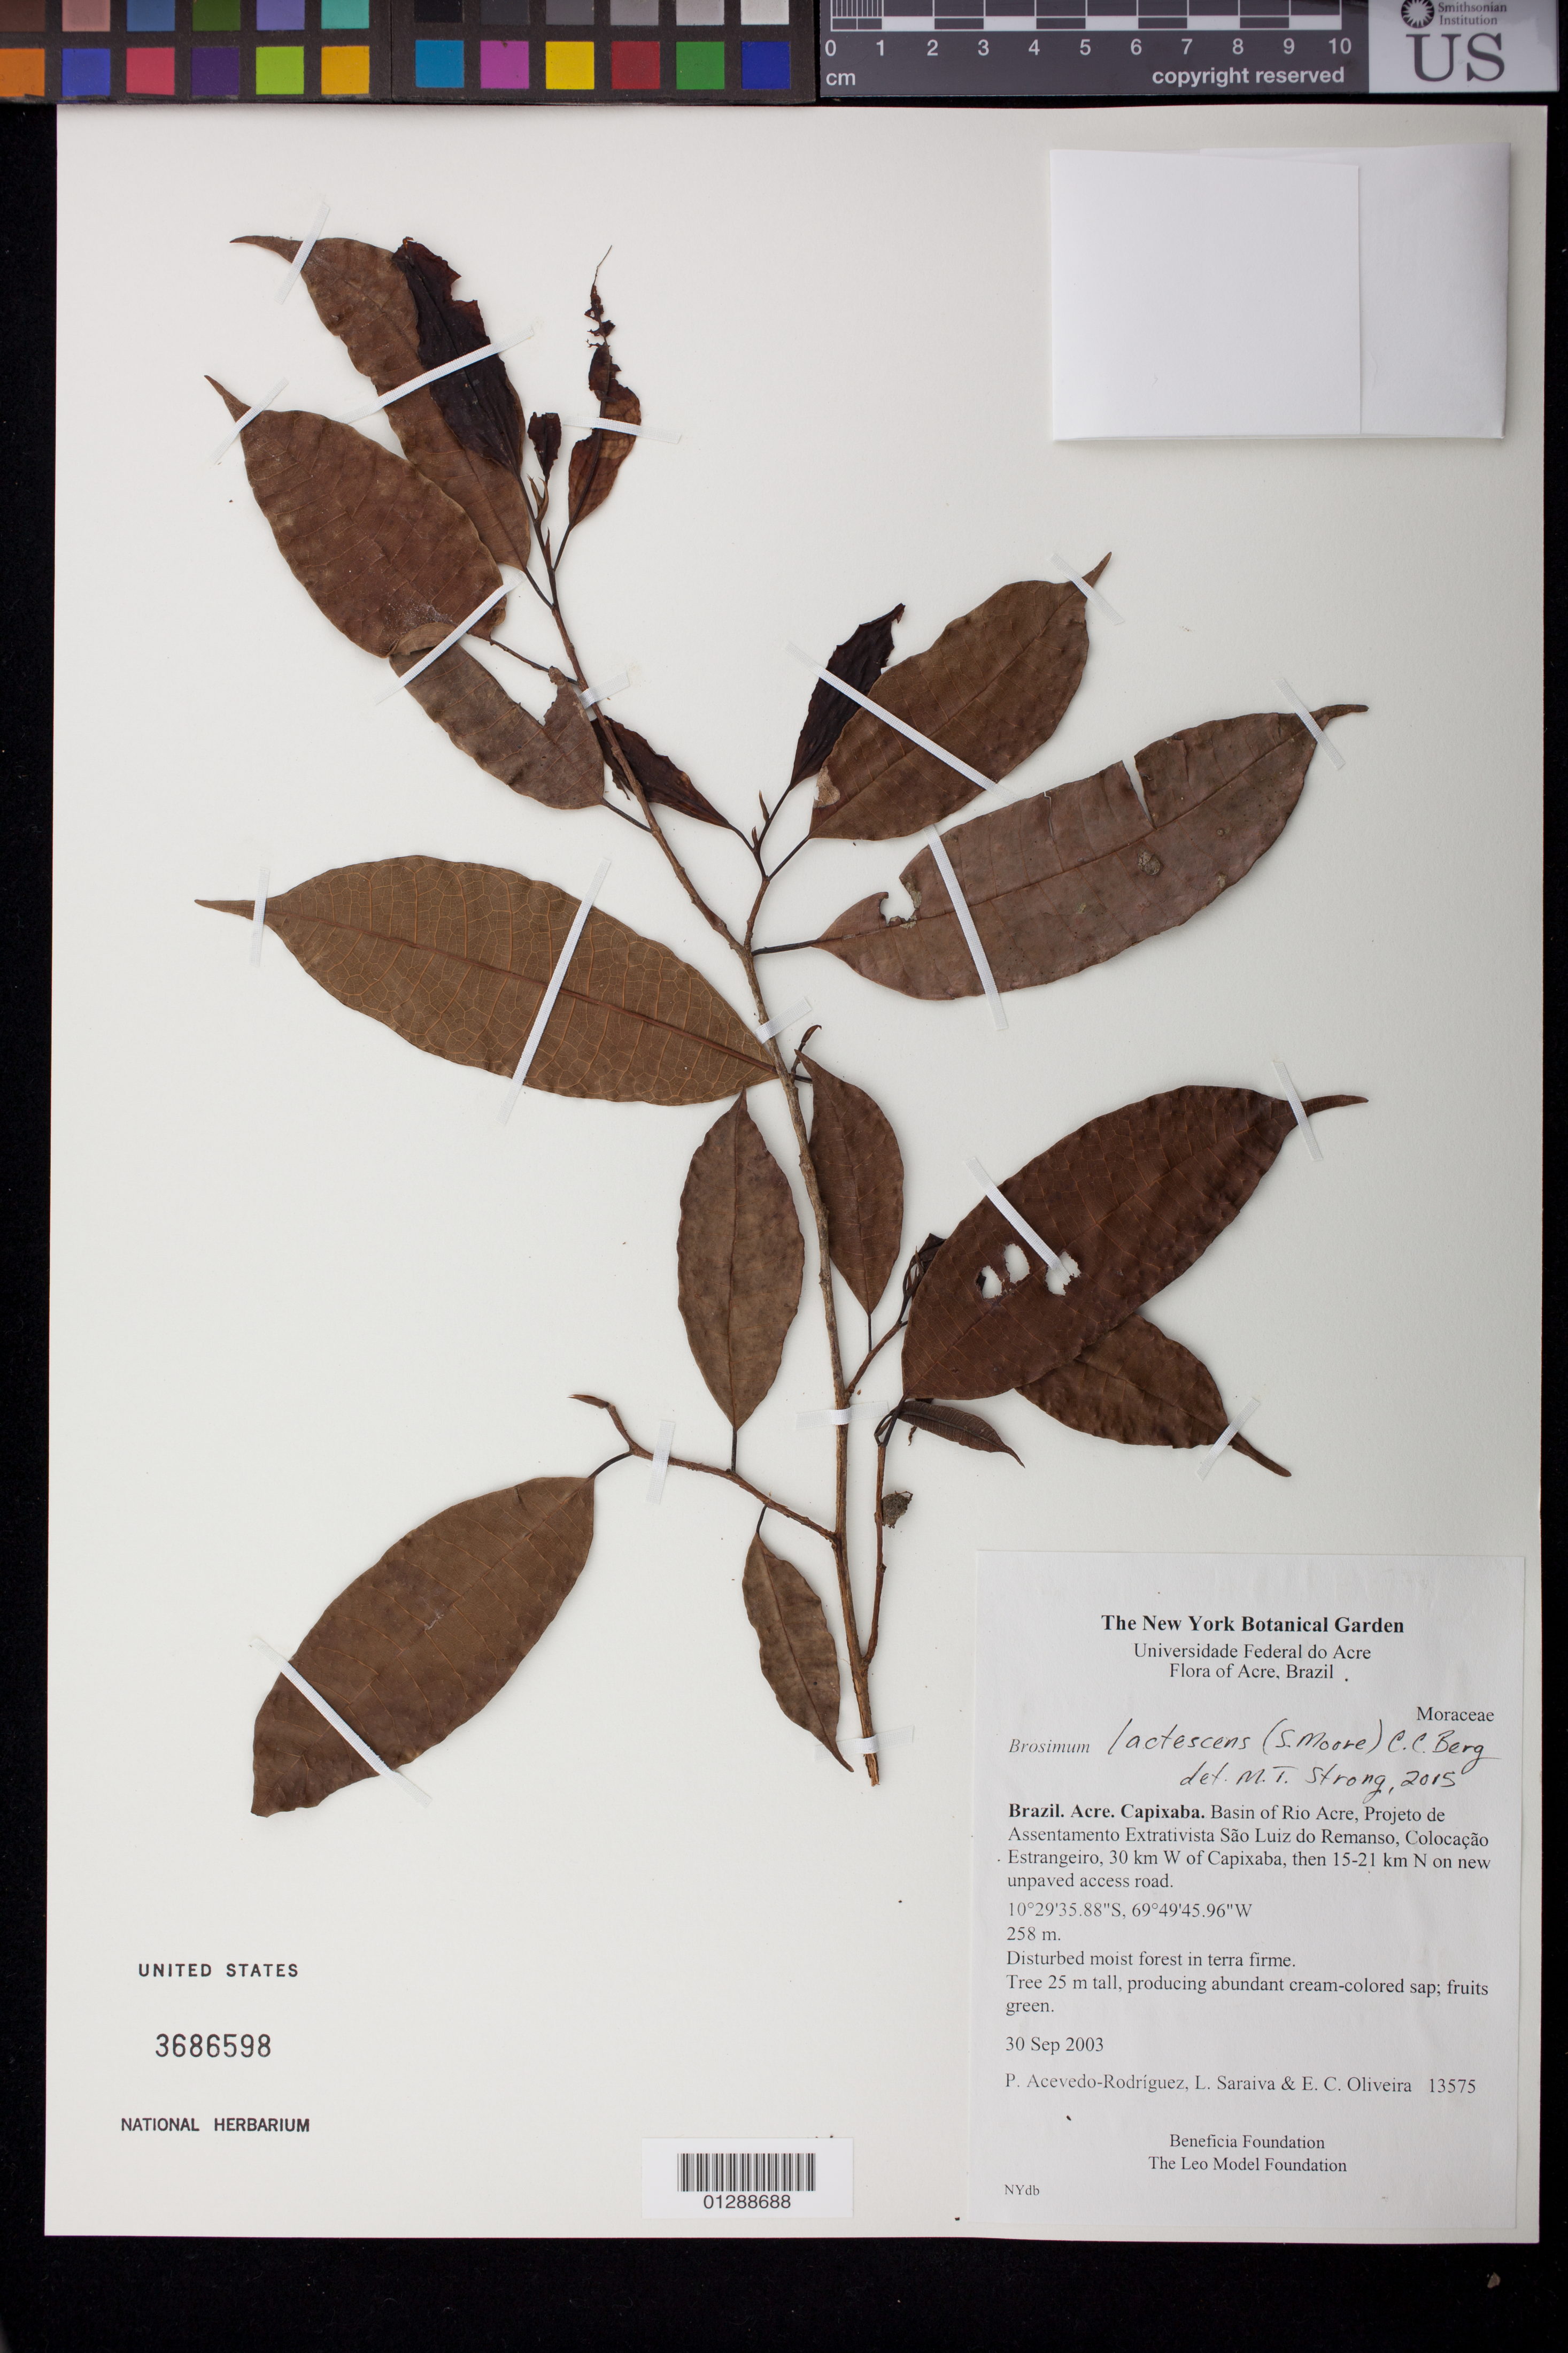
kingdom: Plantae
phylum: Tracheophyta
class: Magnoliopsida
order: Rosales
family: Moraceae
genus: Brosimum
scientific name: Brosimum lactescens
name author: (S. Moore) C.C. Berg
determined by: Strong, M. T., (US), Smithsonian Institution - National Museum of Natural History (UNITED STATES)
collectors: P. Acevedo-Rodr., L. Saraiva & E. Oliveira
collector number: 13575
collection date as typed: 30 Sep 2003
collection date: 2003-09-30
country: Brazil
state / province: Acre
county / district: Capichaba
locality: Acre: Mun. Capichaba.; Basin of Rio Acre, Projeto de Assentamento Extrativista Sao Luiz do Remanso, Colocaçao Estrangeiro, 30 km w of Capixaba, then 15-21 km N on new unpaved access road.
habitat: Disturbed primary moist, terra firme forest.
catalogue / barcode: US 3686598